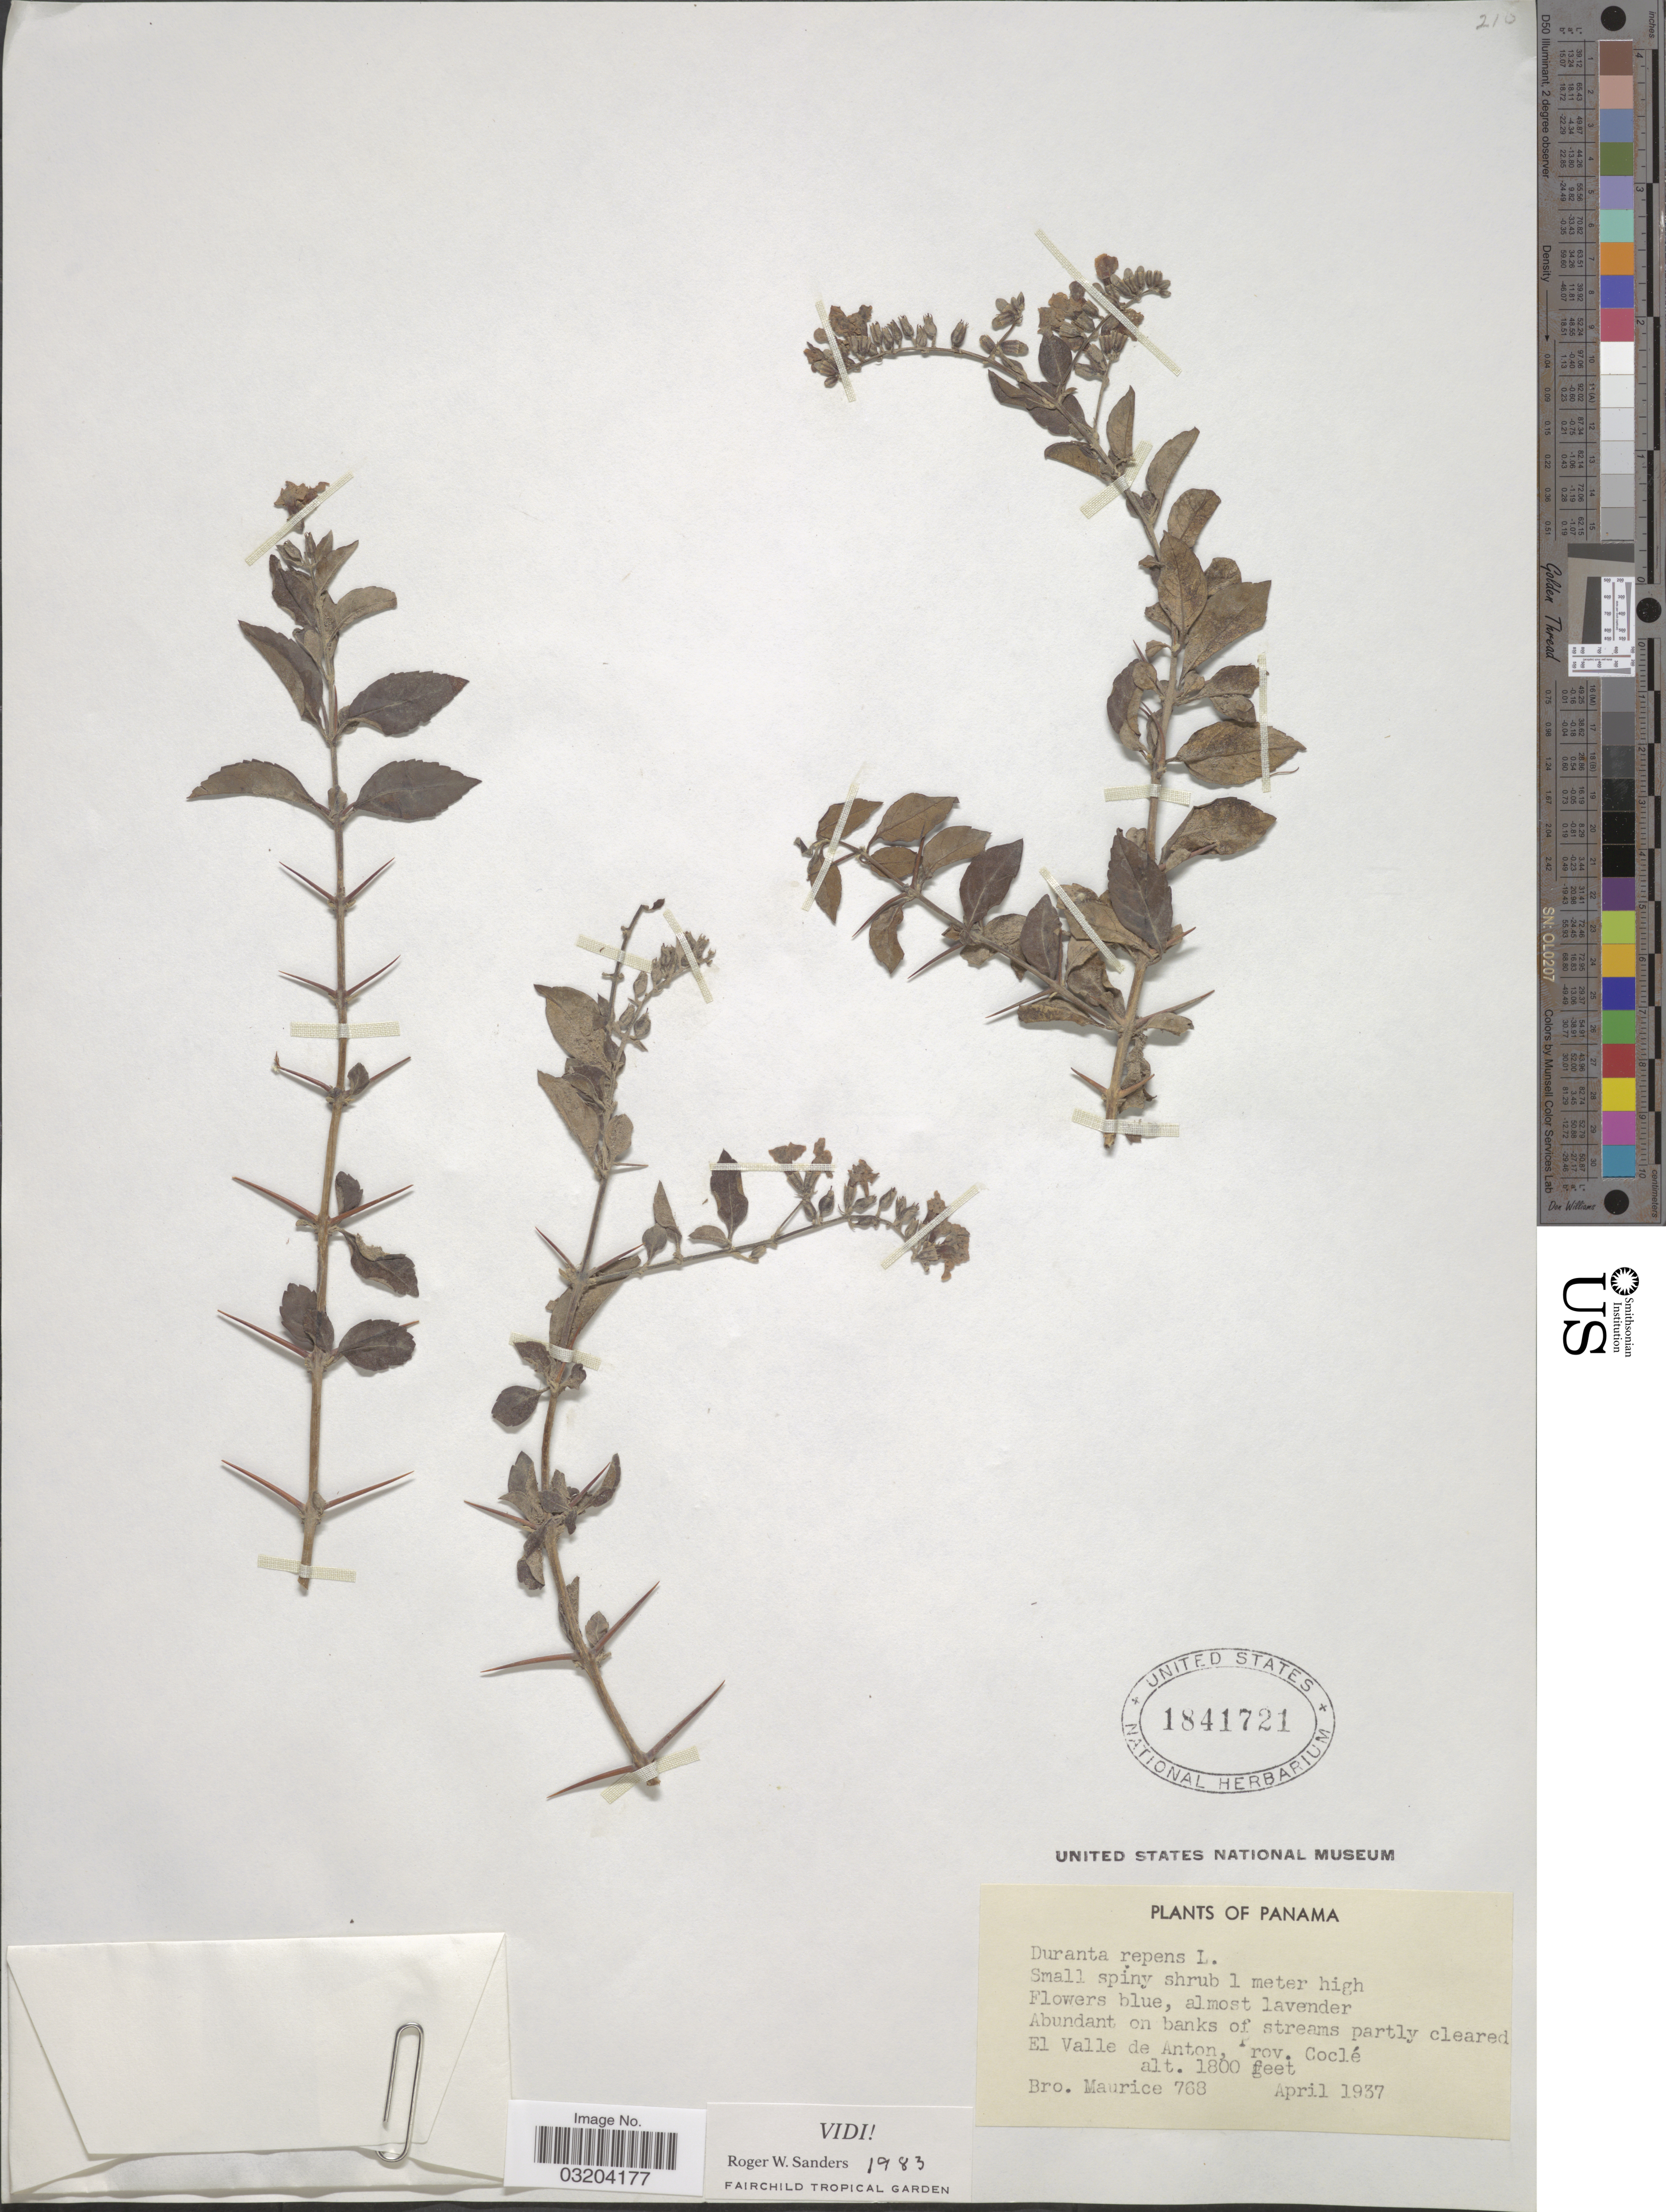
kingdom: Plantae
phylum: Tracheophyta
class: Magnoliopsida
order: Lamiales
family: Verbenaceae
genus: Duranta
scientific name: Duranta sp.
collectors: B. Maurice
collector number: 768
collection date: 1937-04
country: Panama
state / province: Coclé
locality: Abundant on banks of streams partly cleared. El Valle de Anton.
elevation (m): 549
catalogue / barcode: US 1841721